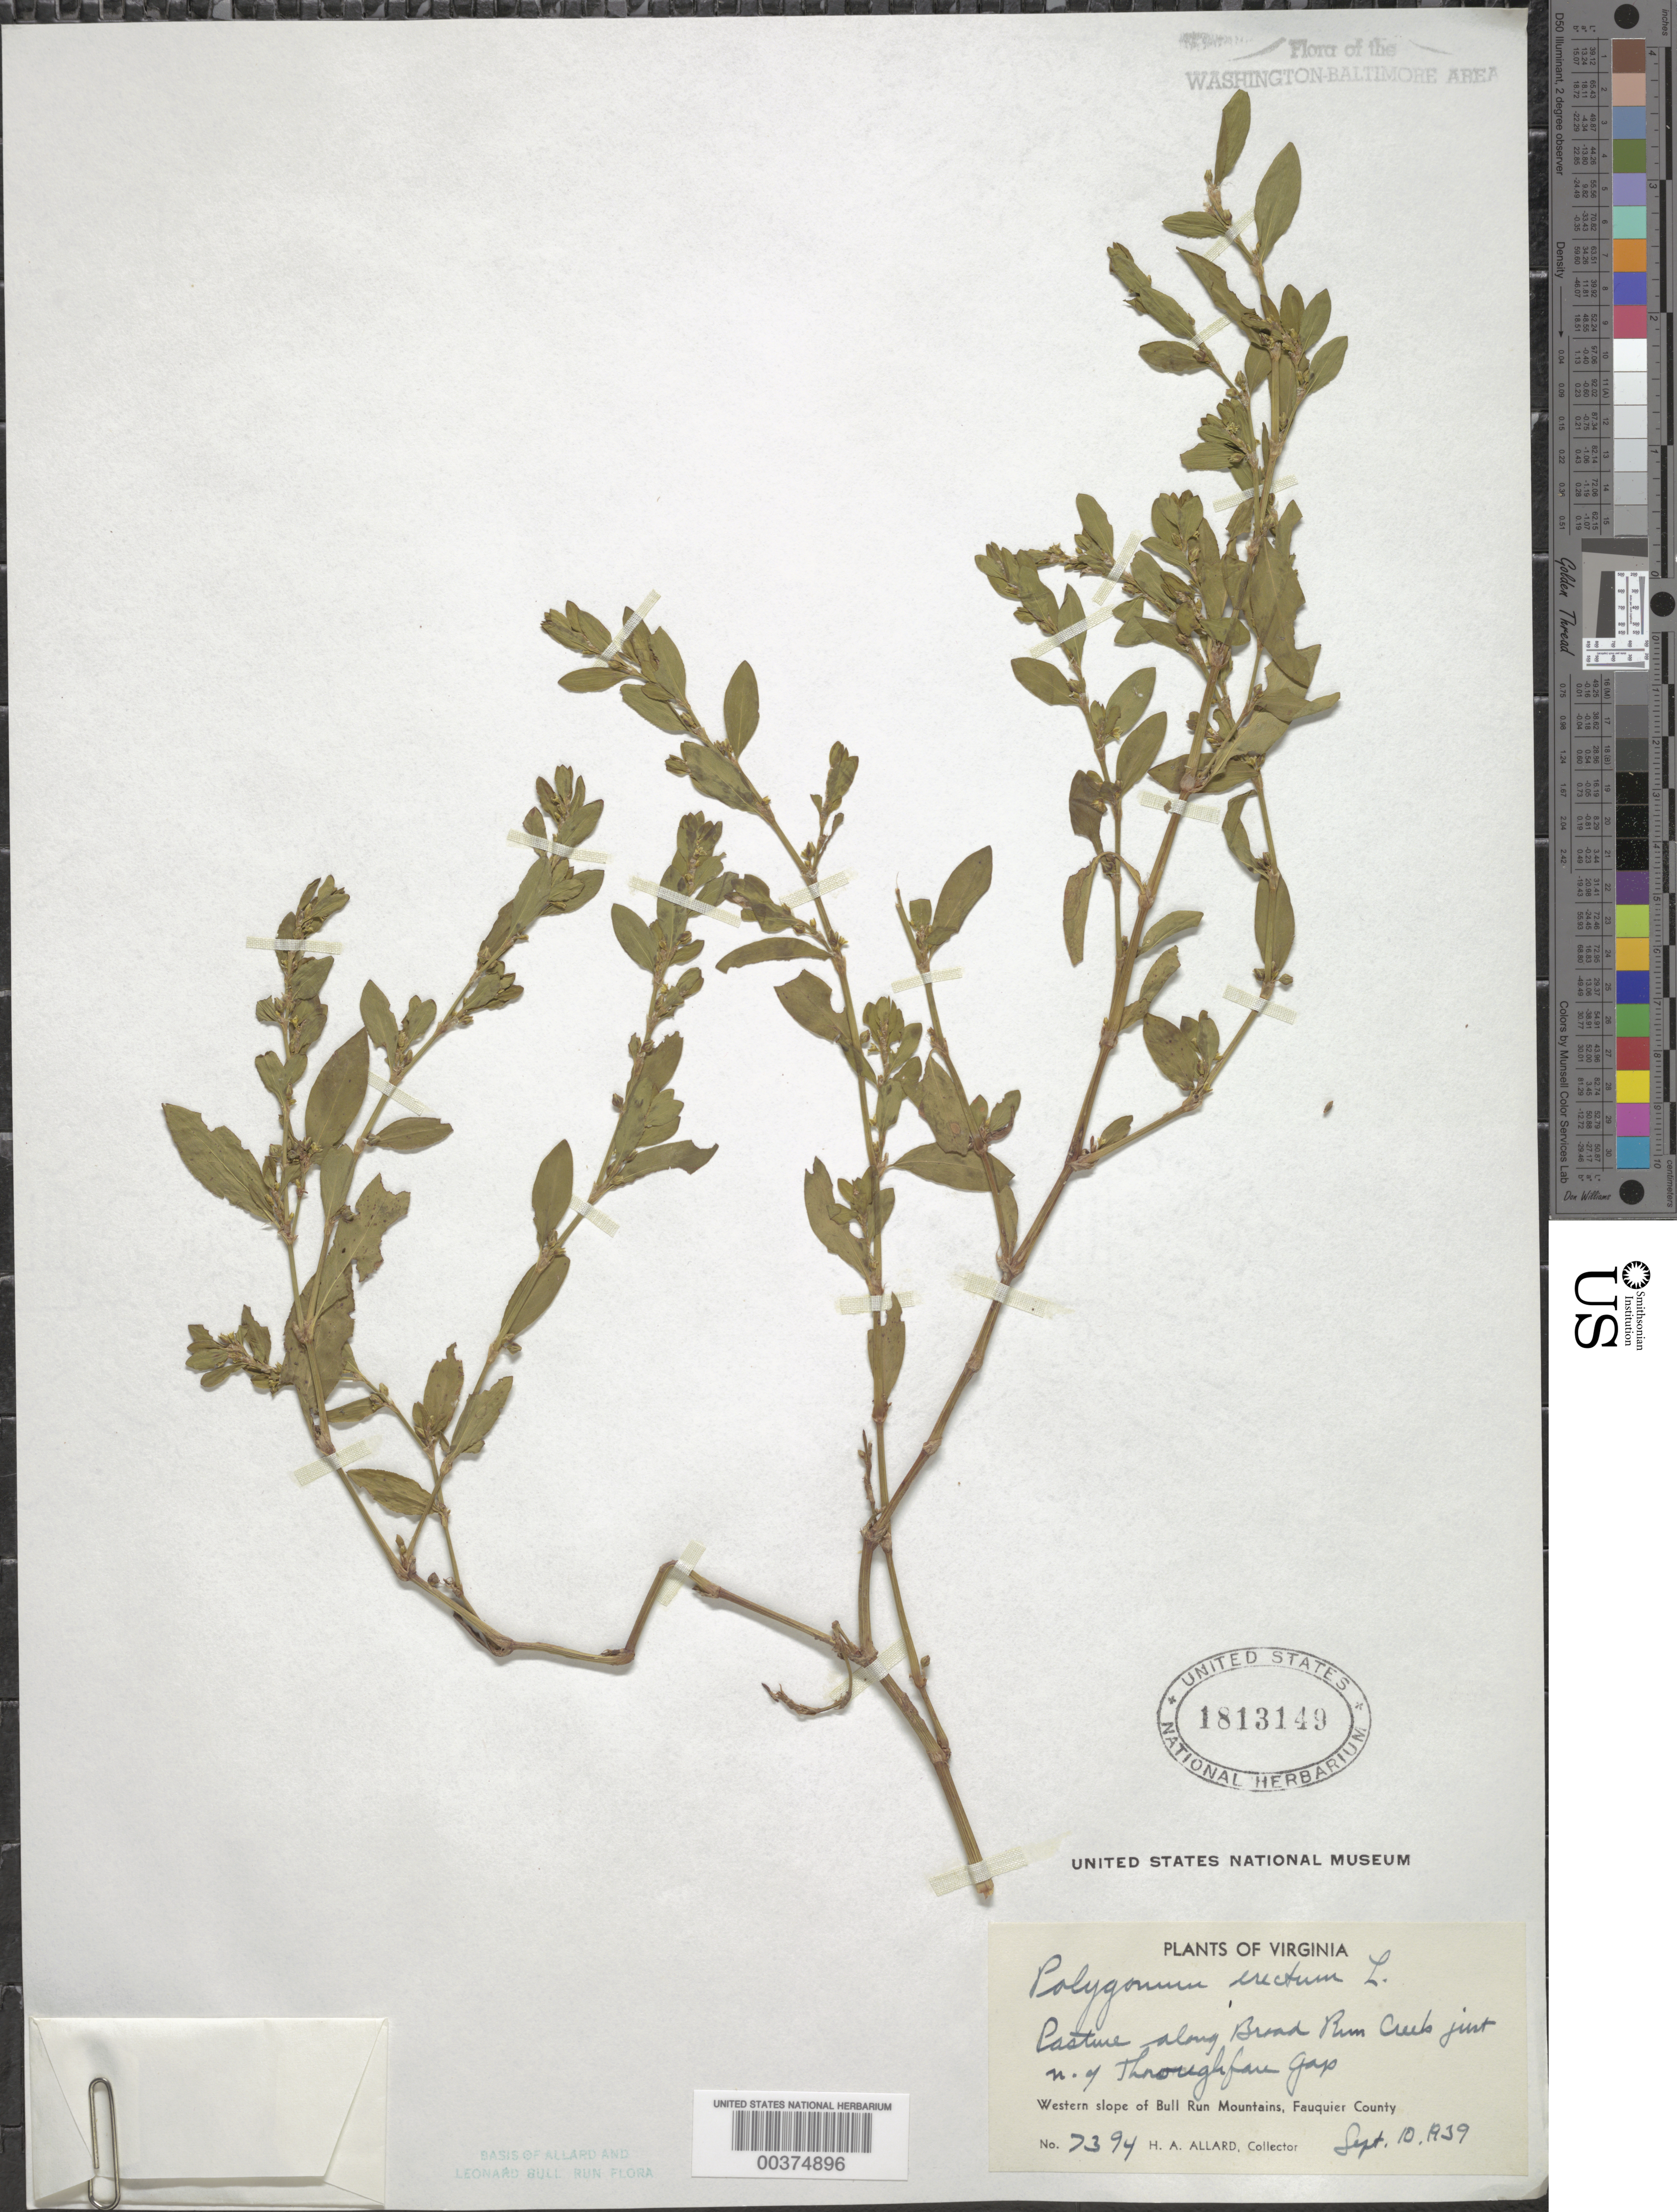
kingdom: Plantae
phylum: Tracheophyta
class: Magnoliopsida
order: Caryophyllales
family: Polygonaceae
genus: Polygonum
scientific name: Polygonum erectum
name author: L.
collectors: H. A. Allard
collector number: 7394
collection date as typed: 10 Sep 1939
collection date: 1939-09-10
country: United States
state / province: Virginia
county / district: Fauquier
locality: Broad Run Creek, north of Thorofare Gap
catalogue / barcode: US 1813149